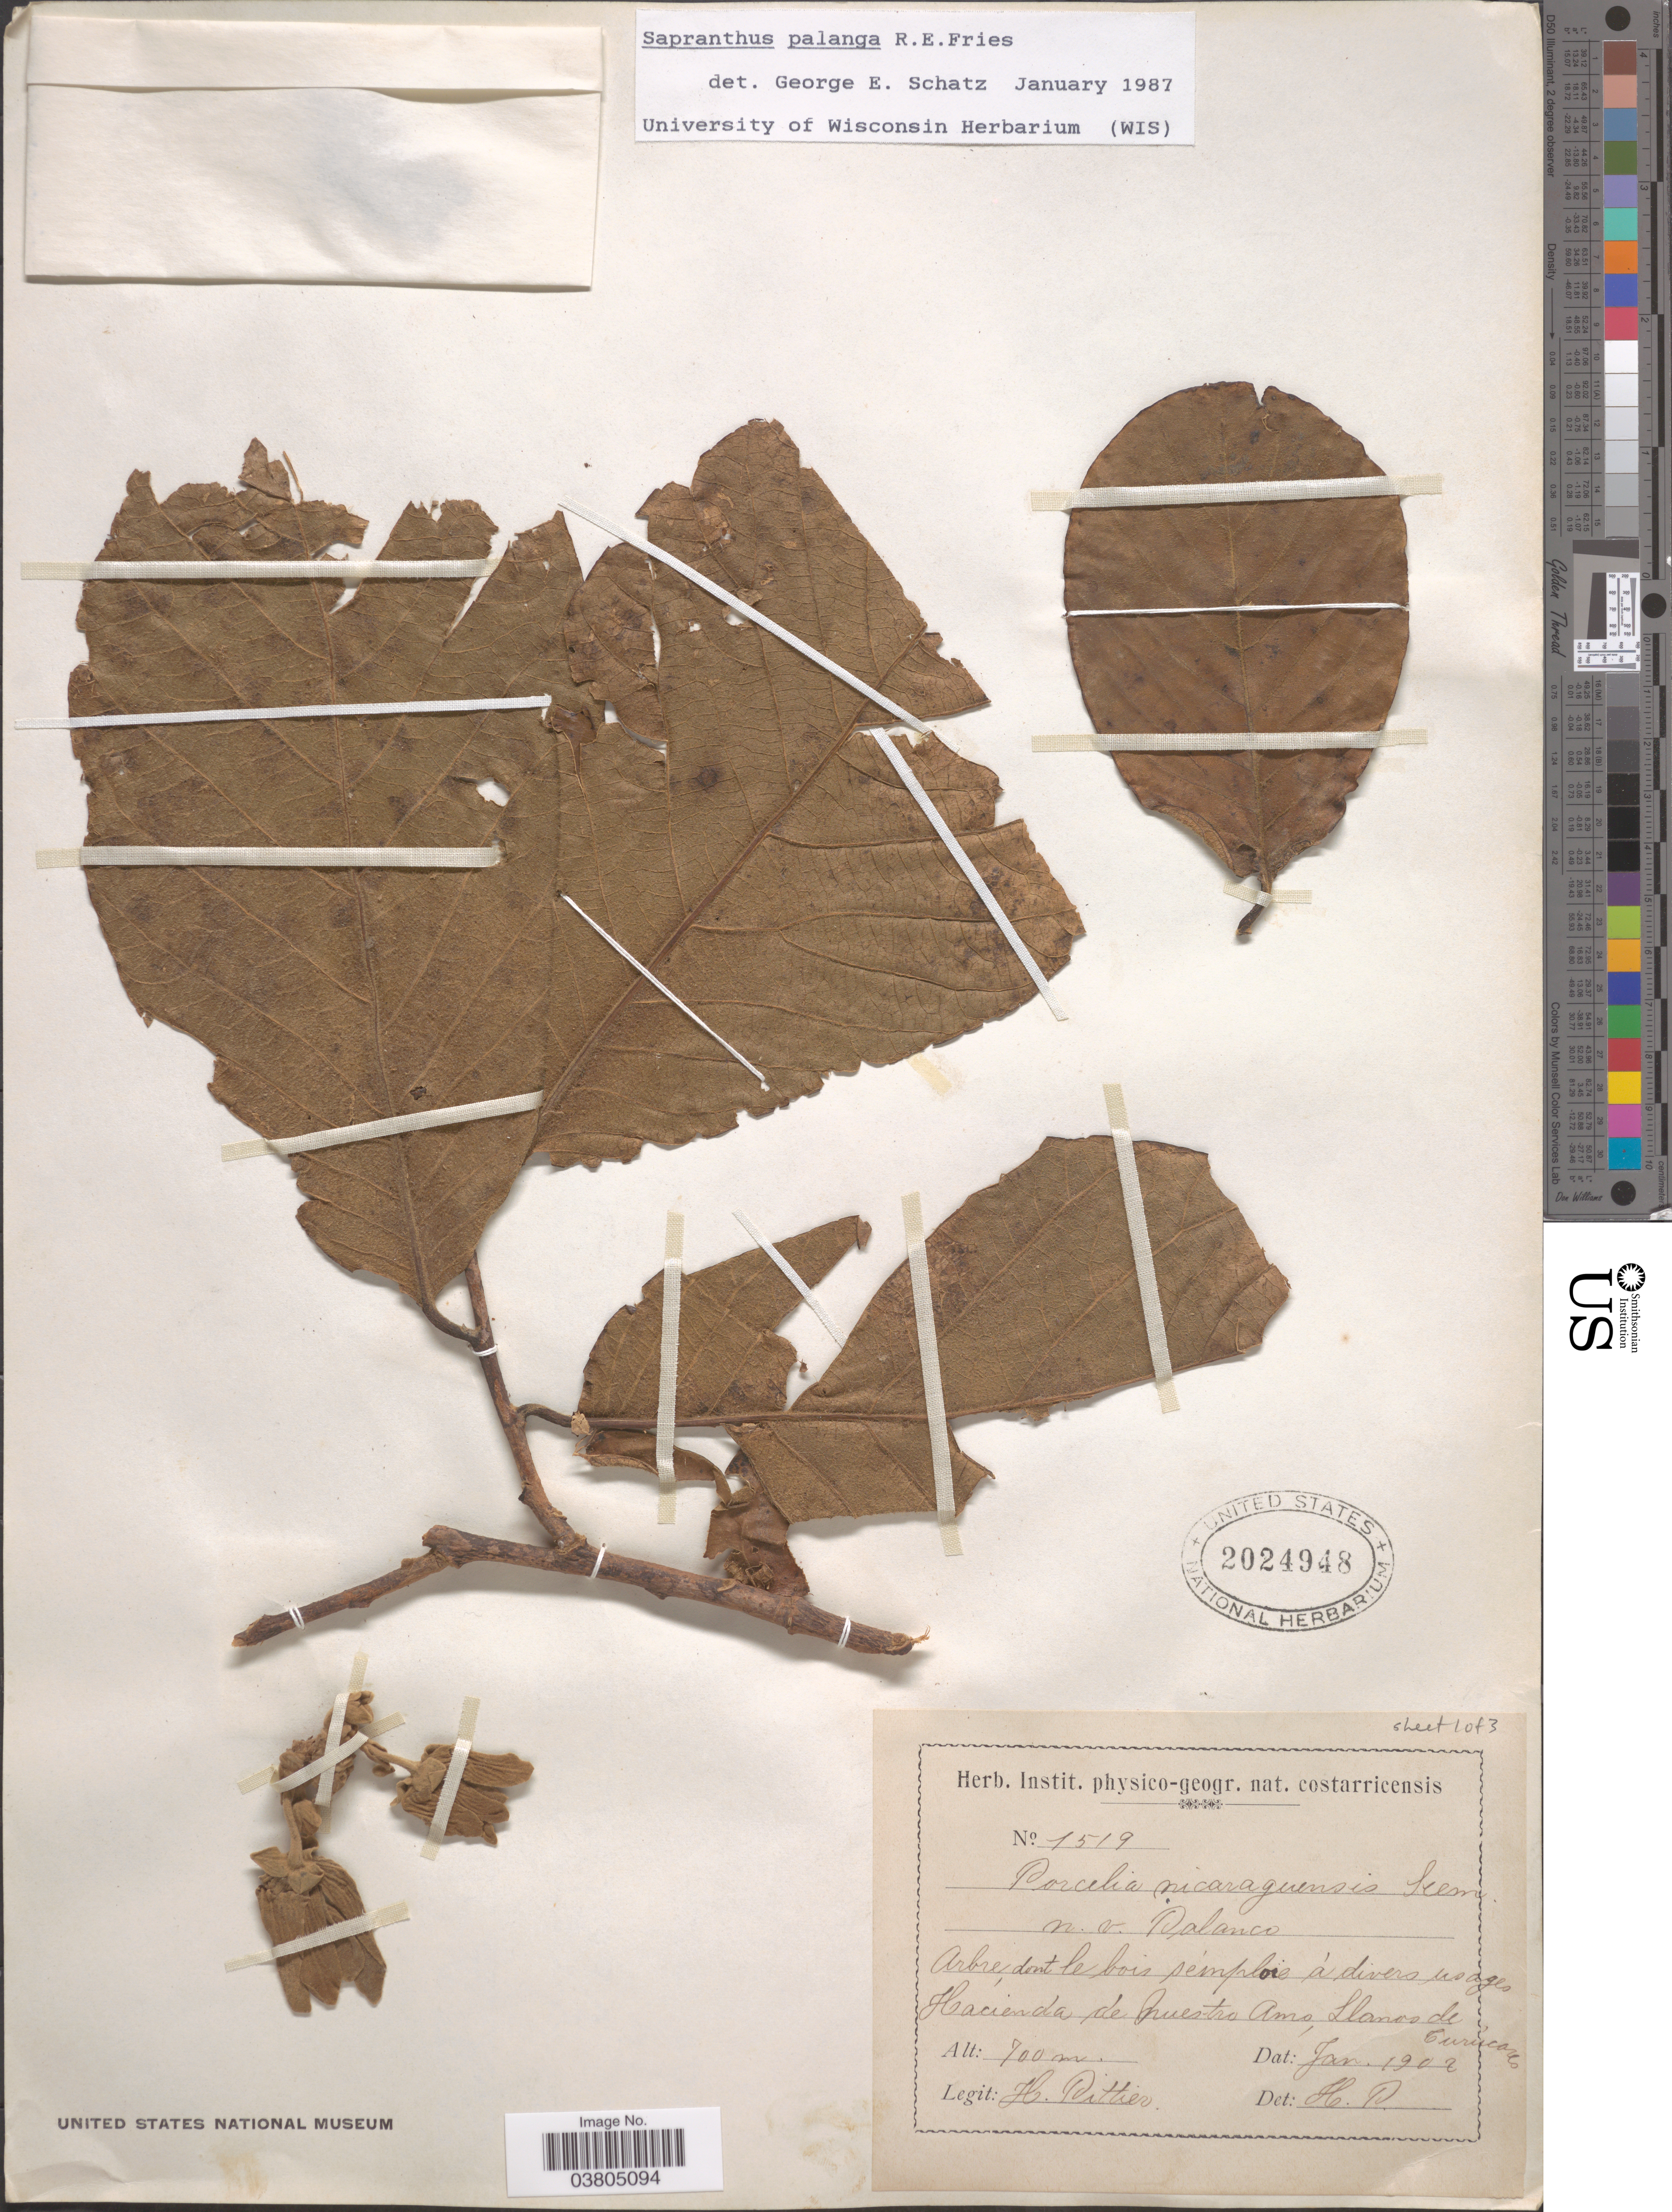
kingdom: Plantae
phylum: Tracheophyta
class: Magnoliopsida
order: Magnoliales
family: Annonaceae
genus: Sapranthus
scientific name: Sapranthus palanga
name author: R.E. Fr.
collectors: H. F. Pittier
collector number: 1519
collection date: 1902-01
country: Costa Rica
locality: Haciendo de Nuestro Amo, Llanos de Turucares.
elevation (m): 700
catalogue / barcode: US 2024948